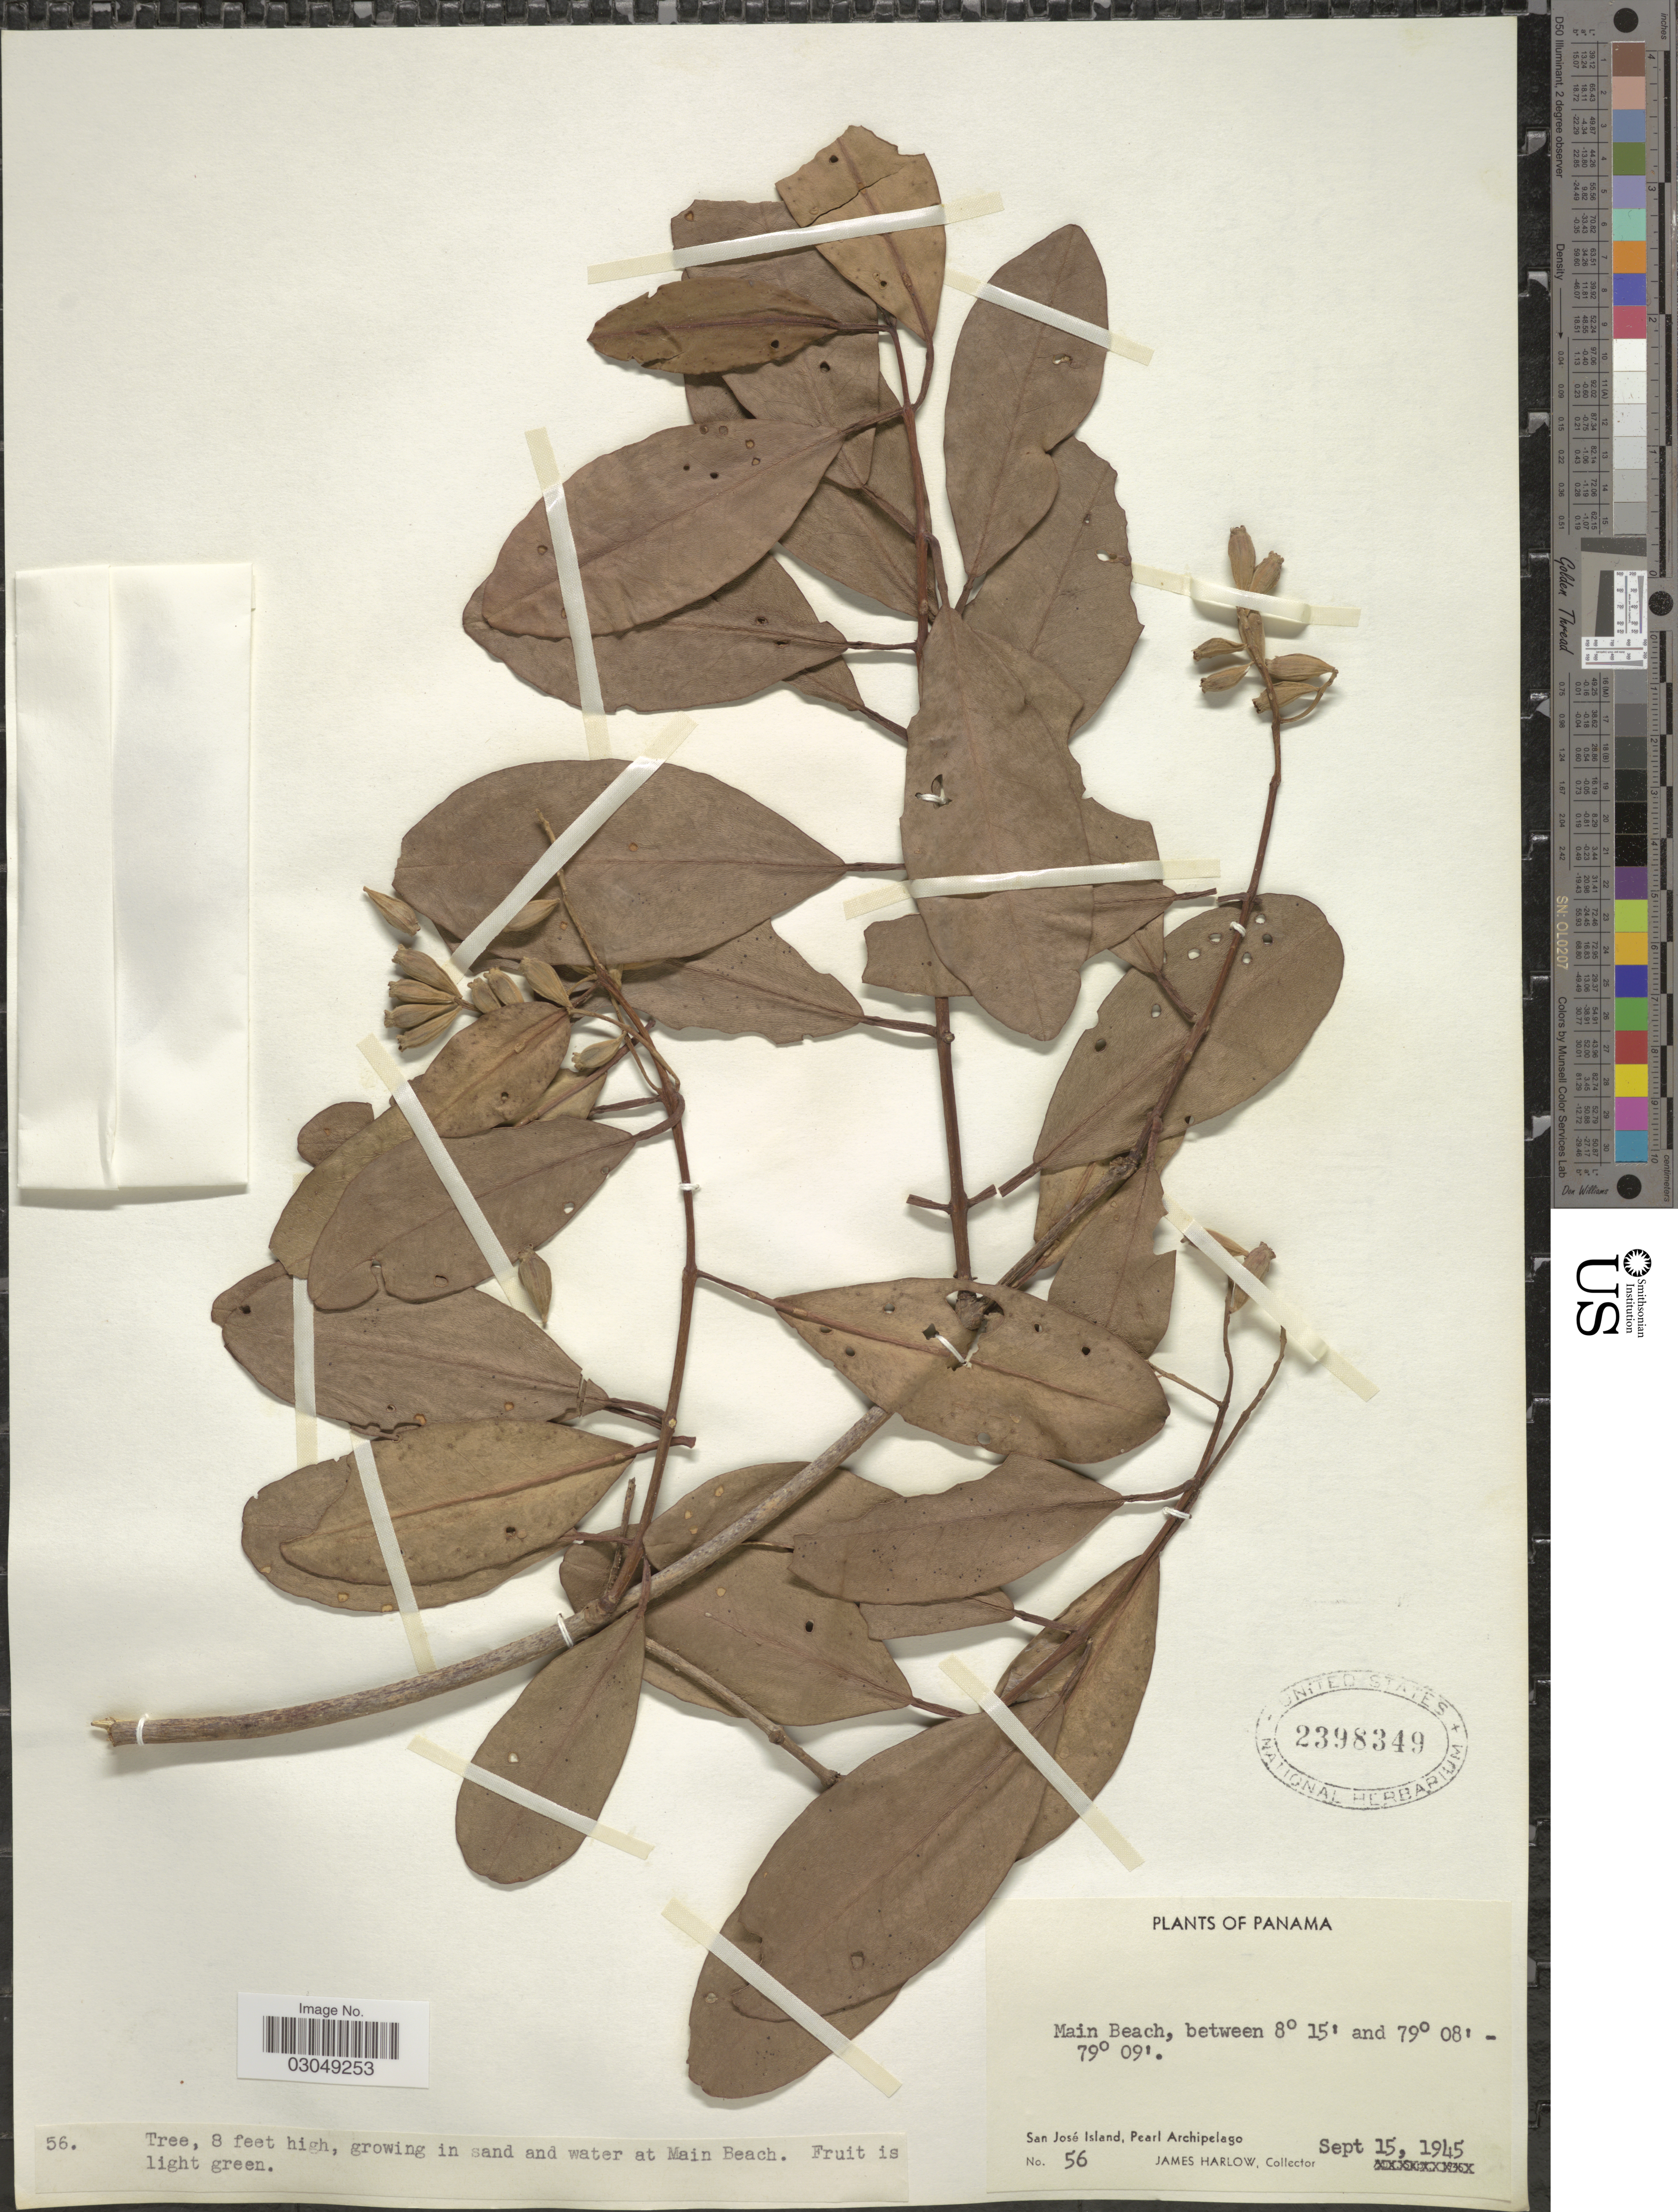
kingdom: Plantae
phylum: Tracheophyta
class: Magnoliopsida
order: Myrtales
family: Combretaceae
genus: Laguncularia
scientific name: Laguncularia racemosa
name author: (L.) C.F. Gaertn.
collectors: J. Harlow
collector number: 56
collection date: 1945-09-15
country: Panama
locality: Main Beach, San José Island, Pearl Archipelago.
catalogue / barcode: US 2398349